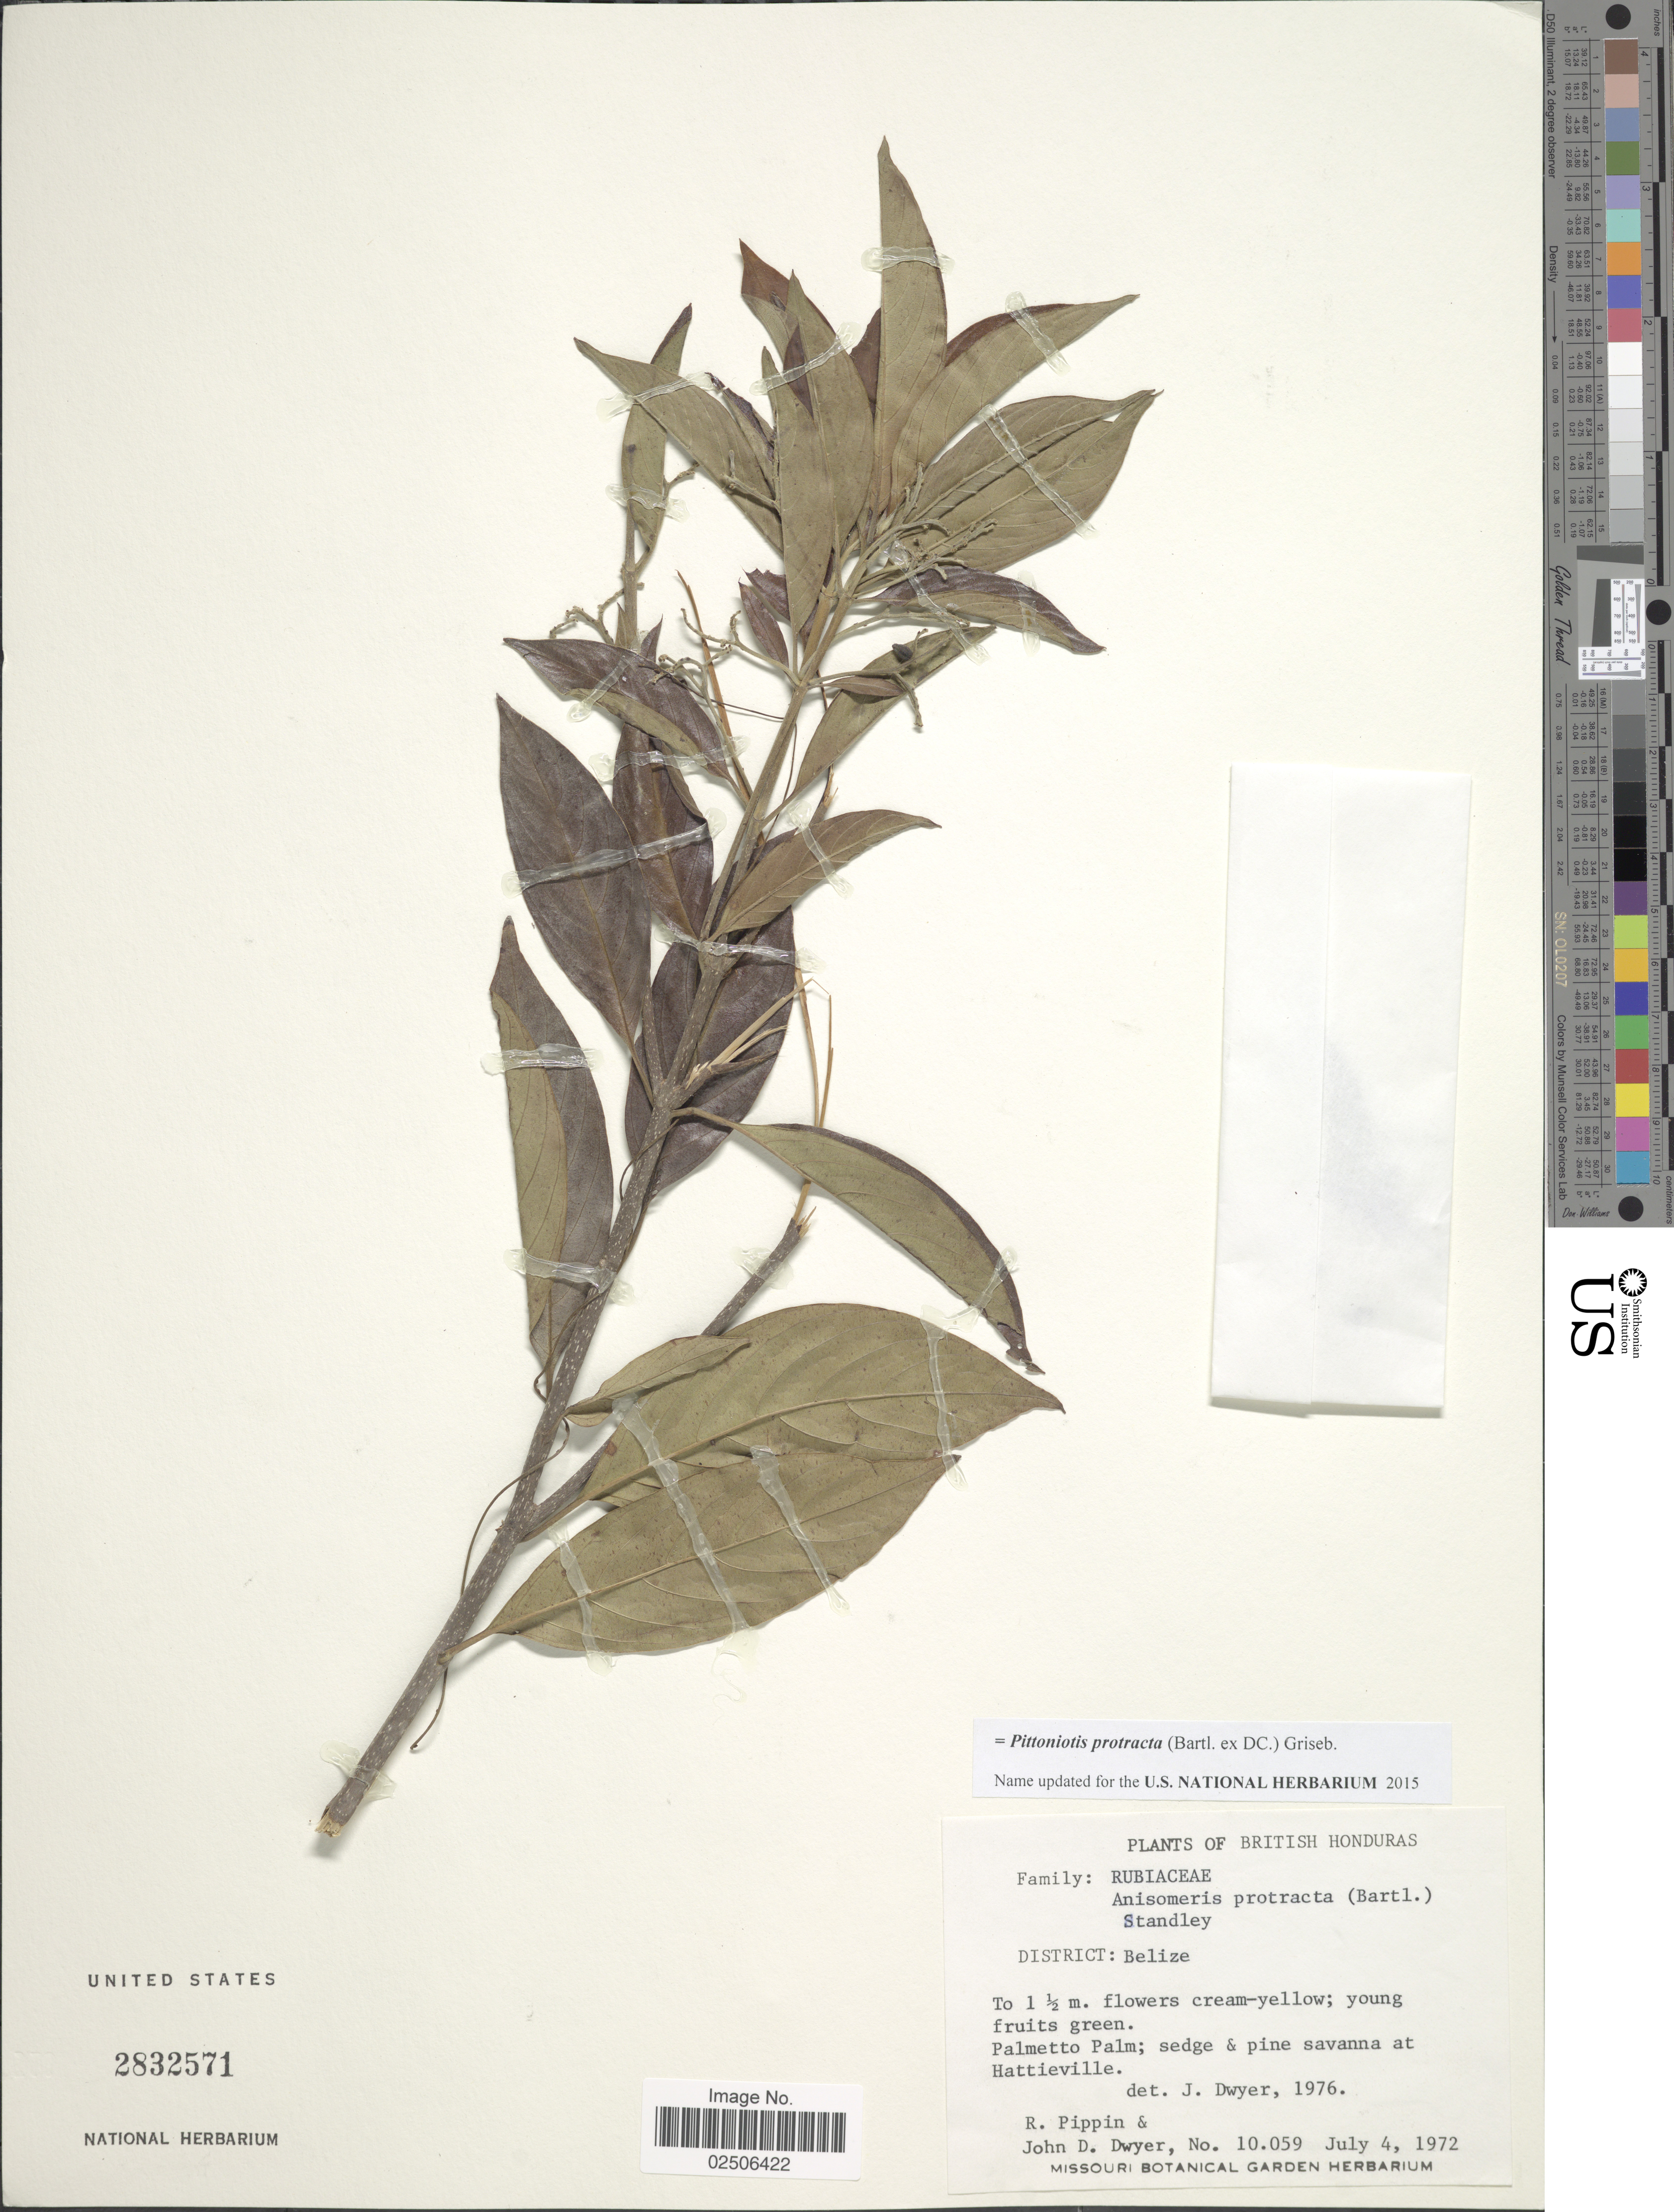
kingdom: Plantae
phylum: Tracheophyta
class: Magnoliopsida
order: Gentianales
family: Rubiaceae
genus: Pittoniotis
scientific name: Pittoniotis protracta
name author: (Bartl. ex DC.) Griseb.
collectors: R. Pippin & J. D. Dwyer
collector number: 10059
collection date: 1972-07-04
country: Belize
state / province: Belize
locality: British Honduras, District: Belize, Palmetto Palm; sedge & vine savanna at Hattieville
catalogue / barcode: US 2832571